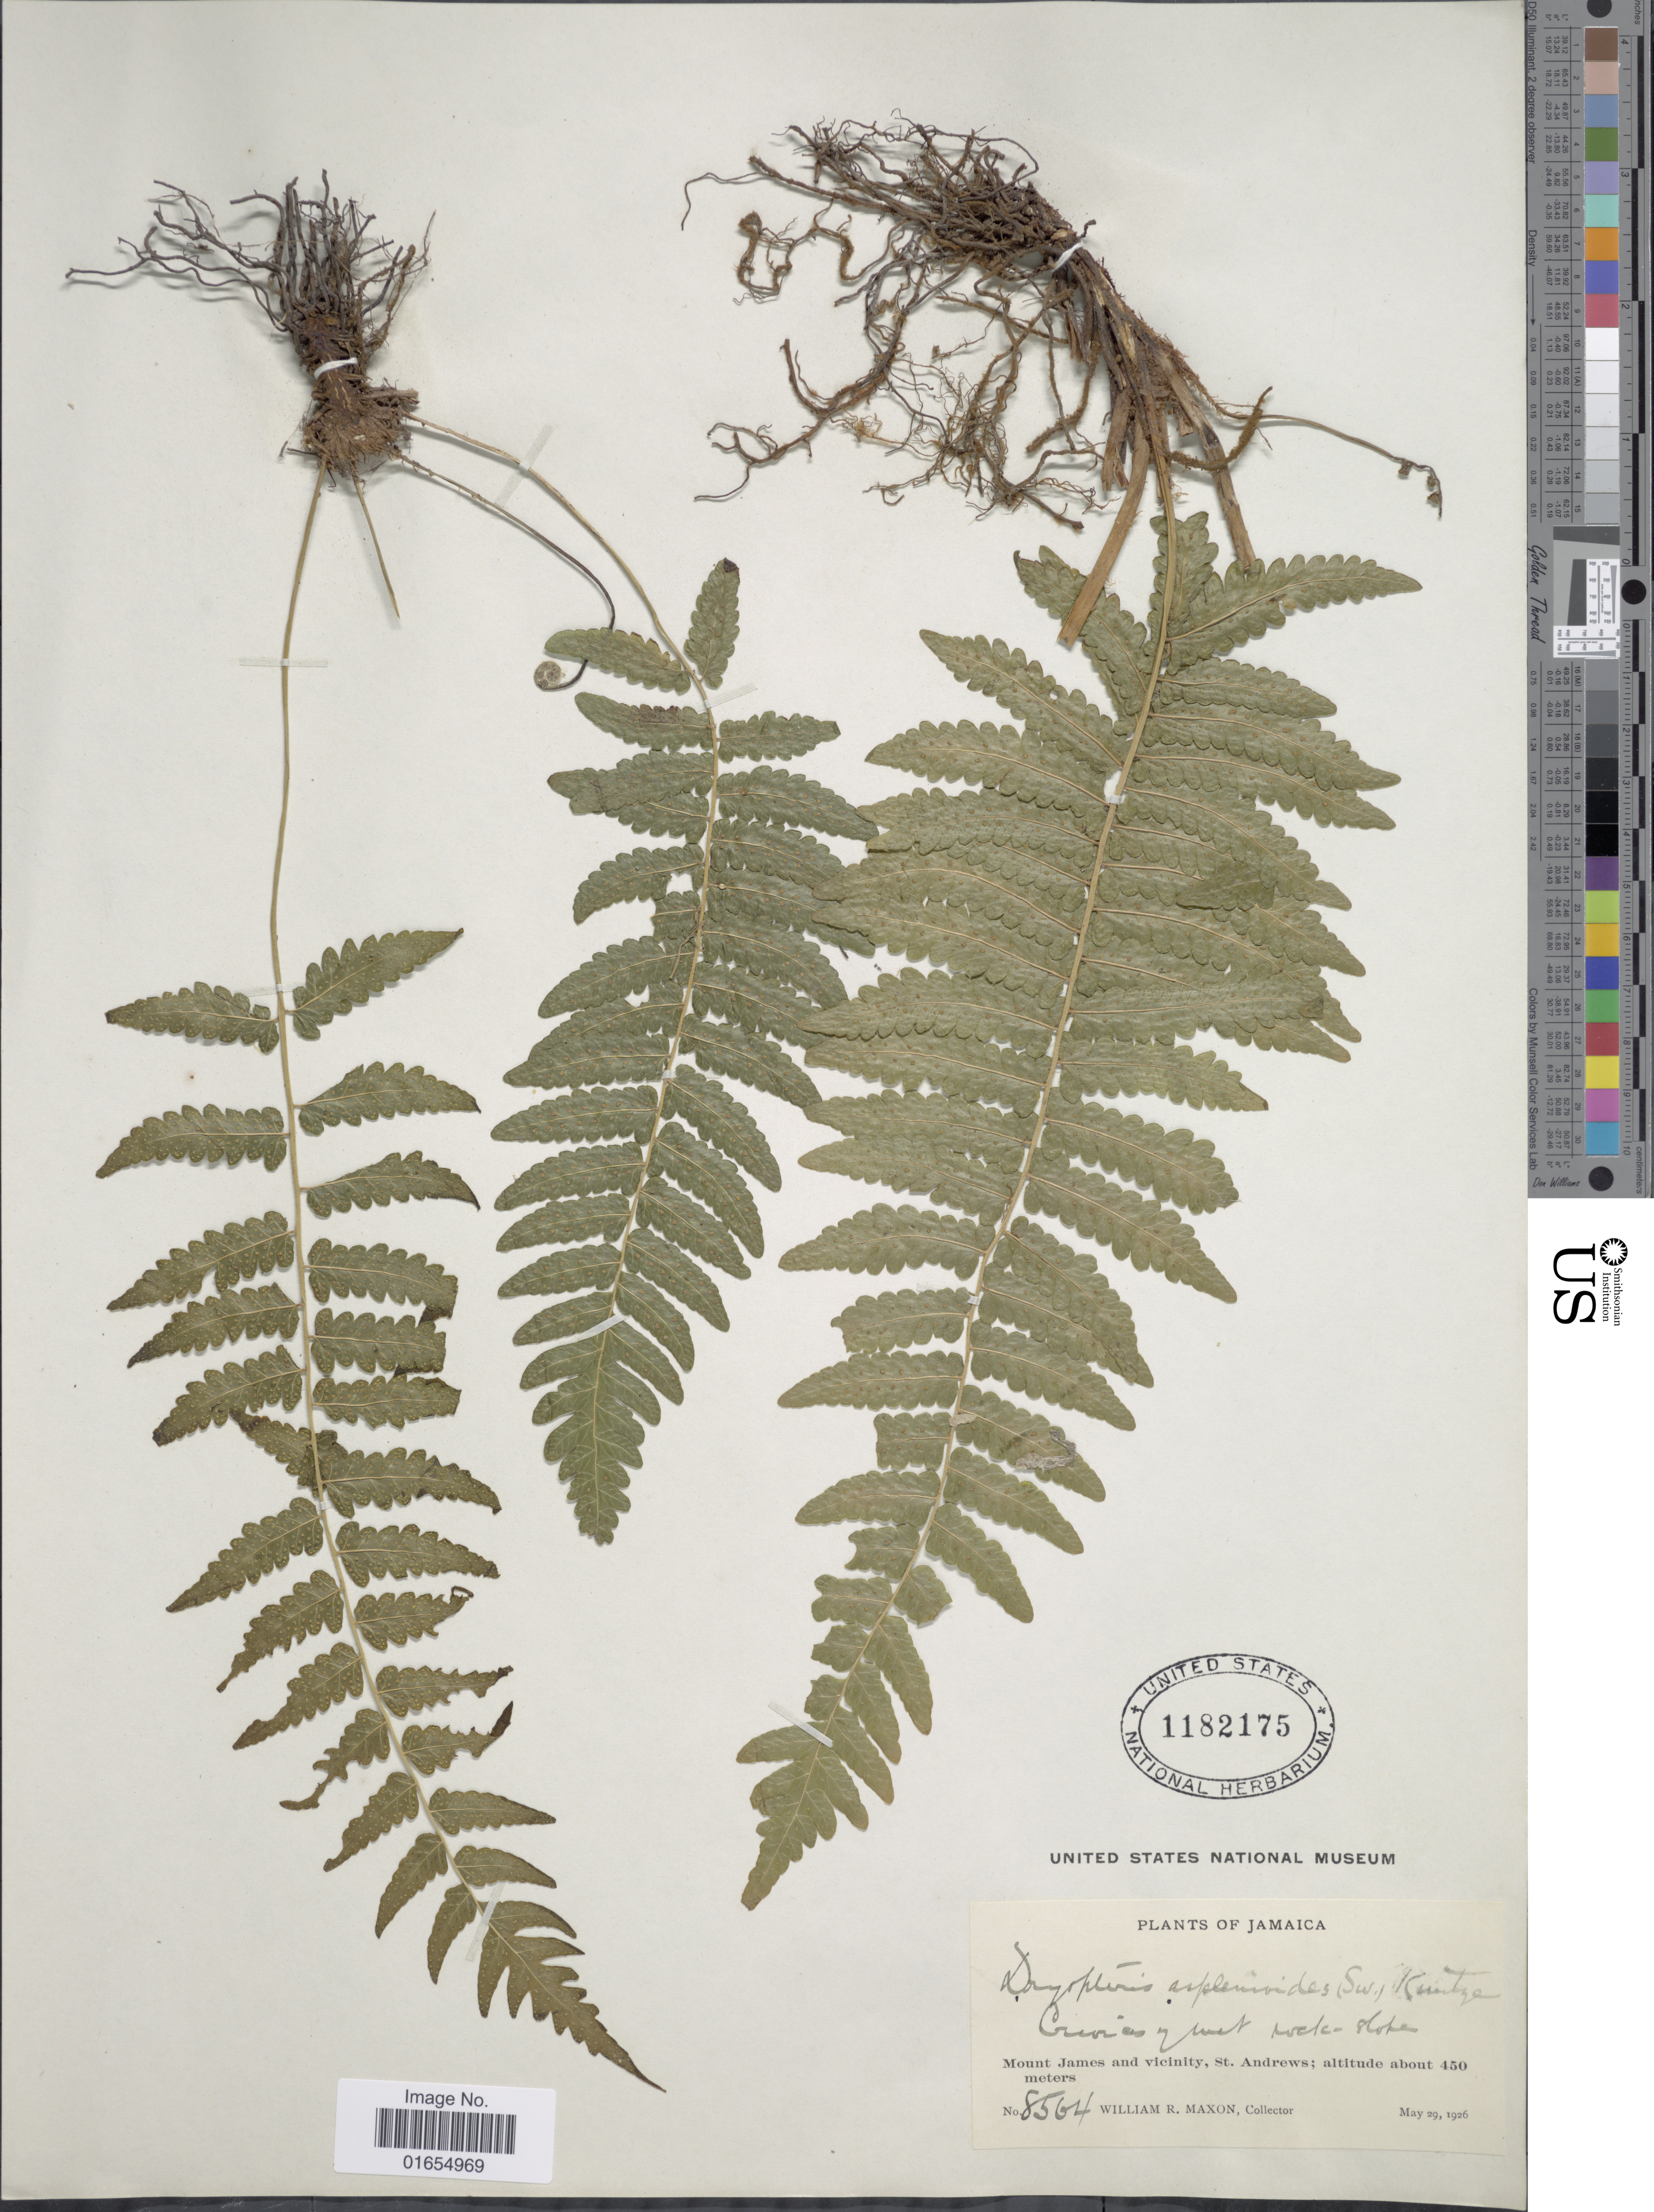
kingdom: Plantae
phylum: Tracheophyta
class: Polypodiopsida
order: Polypodiales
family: Thelypteridaceae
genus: Goniopteris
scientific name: Goniopteris retroflexa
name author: (L.) Pic. Serm.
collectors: W. R. Maxon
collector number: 8564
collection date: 1926-05-29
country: Jamaica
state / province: Saint Andrew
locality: Mount James and vicinity, St. Andrews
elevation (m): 450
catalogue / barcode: US 1182175